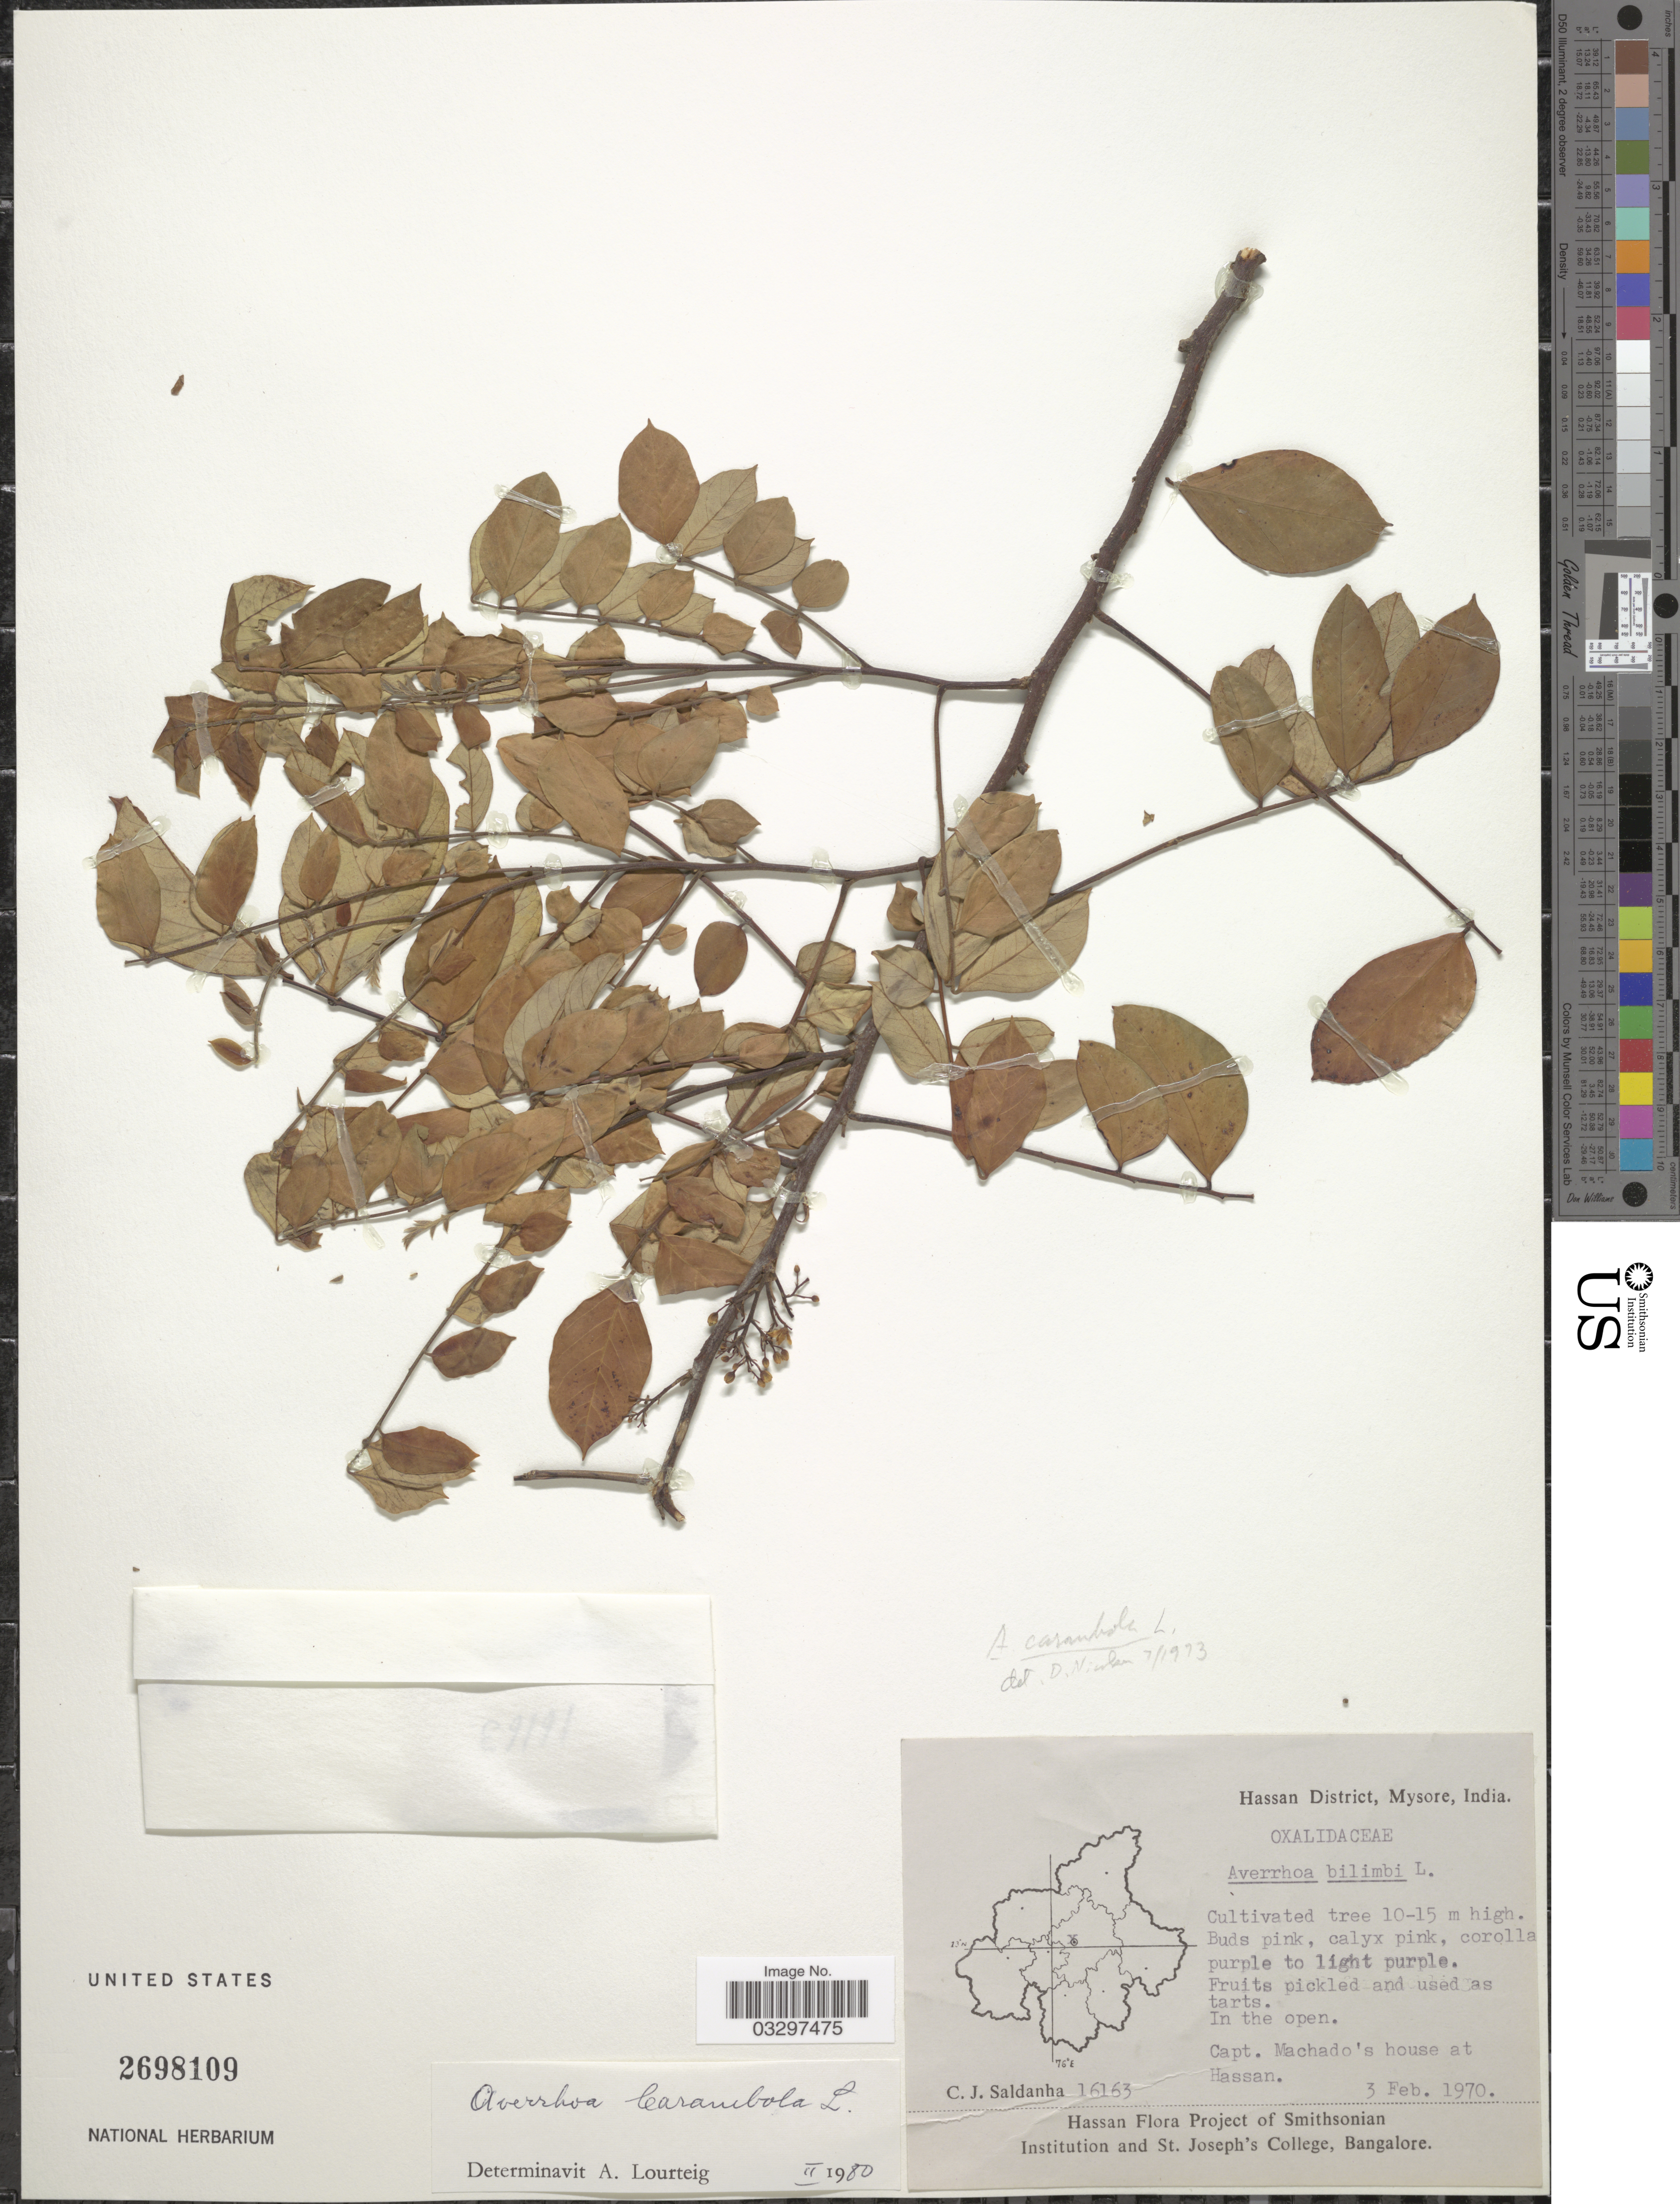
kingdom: Plantae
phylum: Tracheophyta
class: Magnoliopsida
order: Oxalidales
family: Oxalidaceae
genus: Averrhoa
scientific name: Averrhoa carambola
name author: L.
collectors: C. J. Saldanha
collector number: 16163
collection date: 1970-02-03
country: India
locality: Hassan District, Mysore. Capt. Machado's house at Hassan.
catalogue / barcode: US 2698109